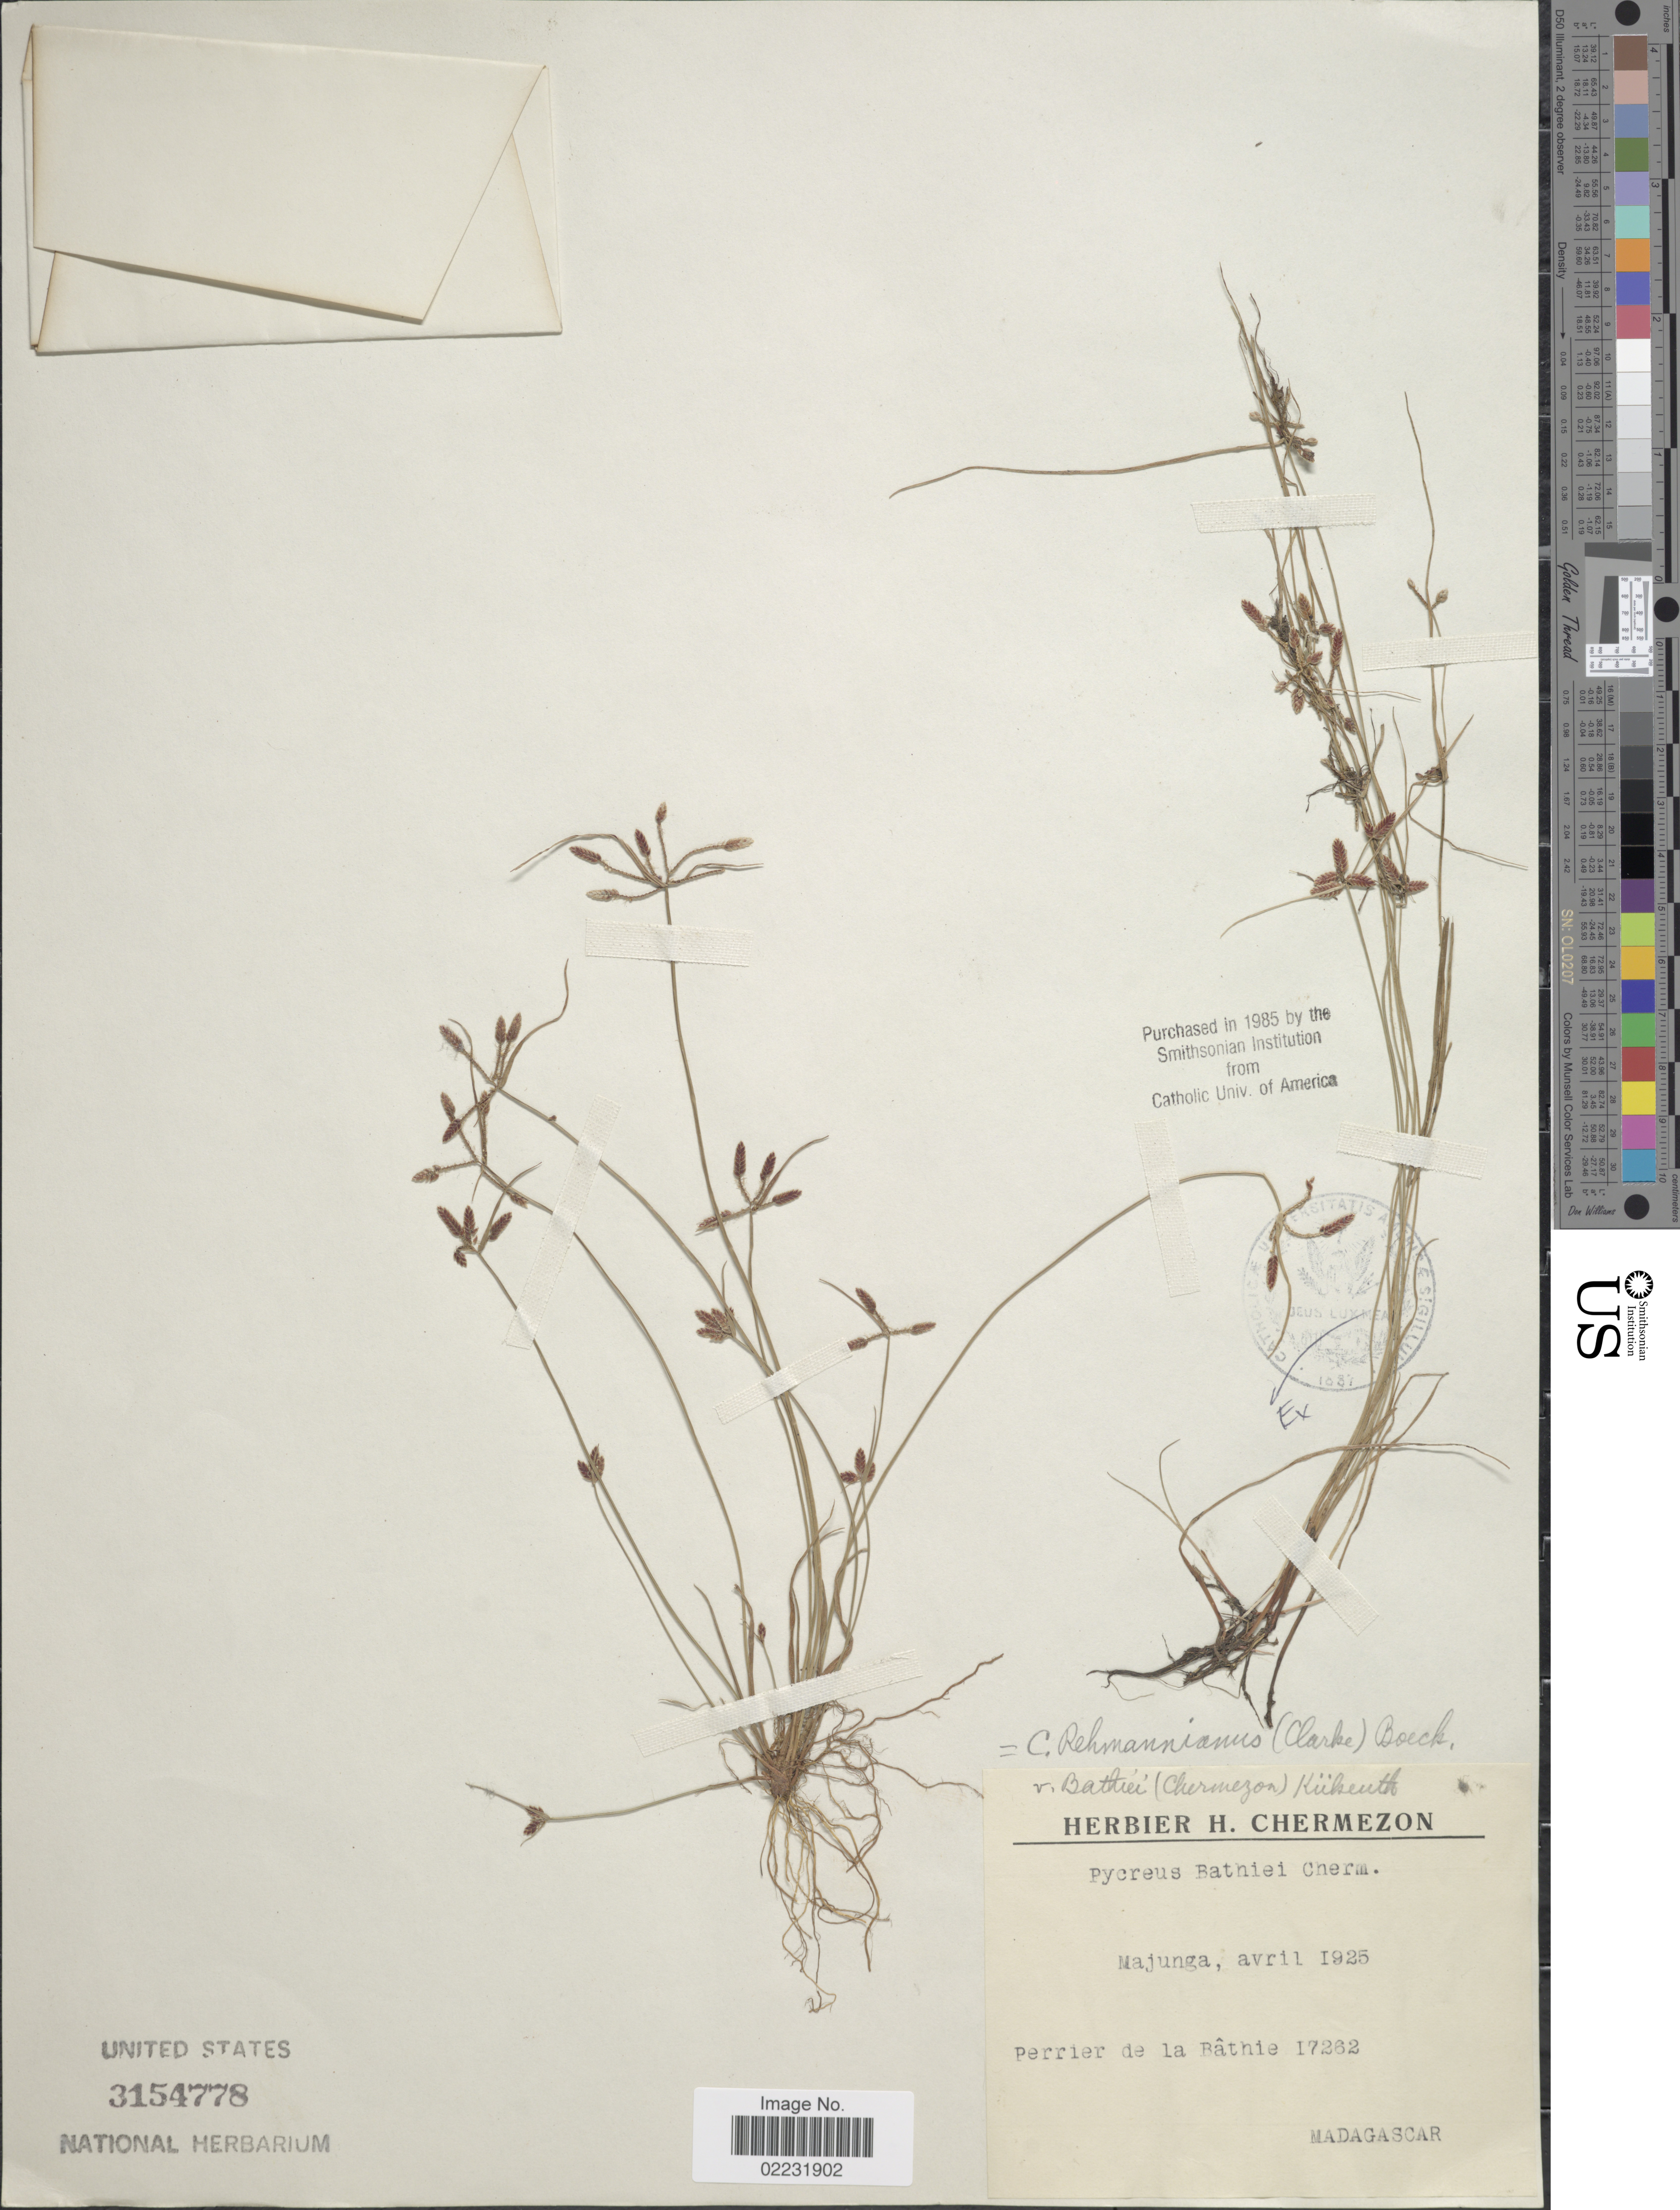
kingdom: Plantae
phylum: Tracheophyta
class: Liliopsida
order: Poales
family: Cyperaceae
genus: Cyperus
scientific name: Cyperus flavescens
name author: L.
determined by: Strong, Mark T., (BOT), Smithsonian Institution - National Museum of Natural History (UNITED STATES)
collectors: Perrier de la Bâthie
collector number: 17262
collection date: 1925-04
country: Madagascar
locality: Majunga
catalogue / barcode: US 3154778